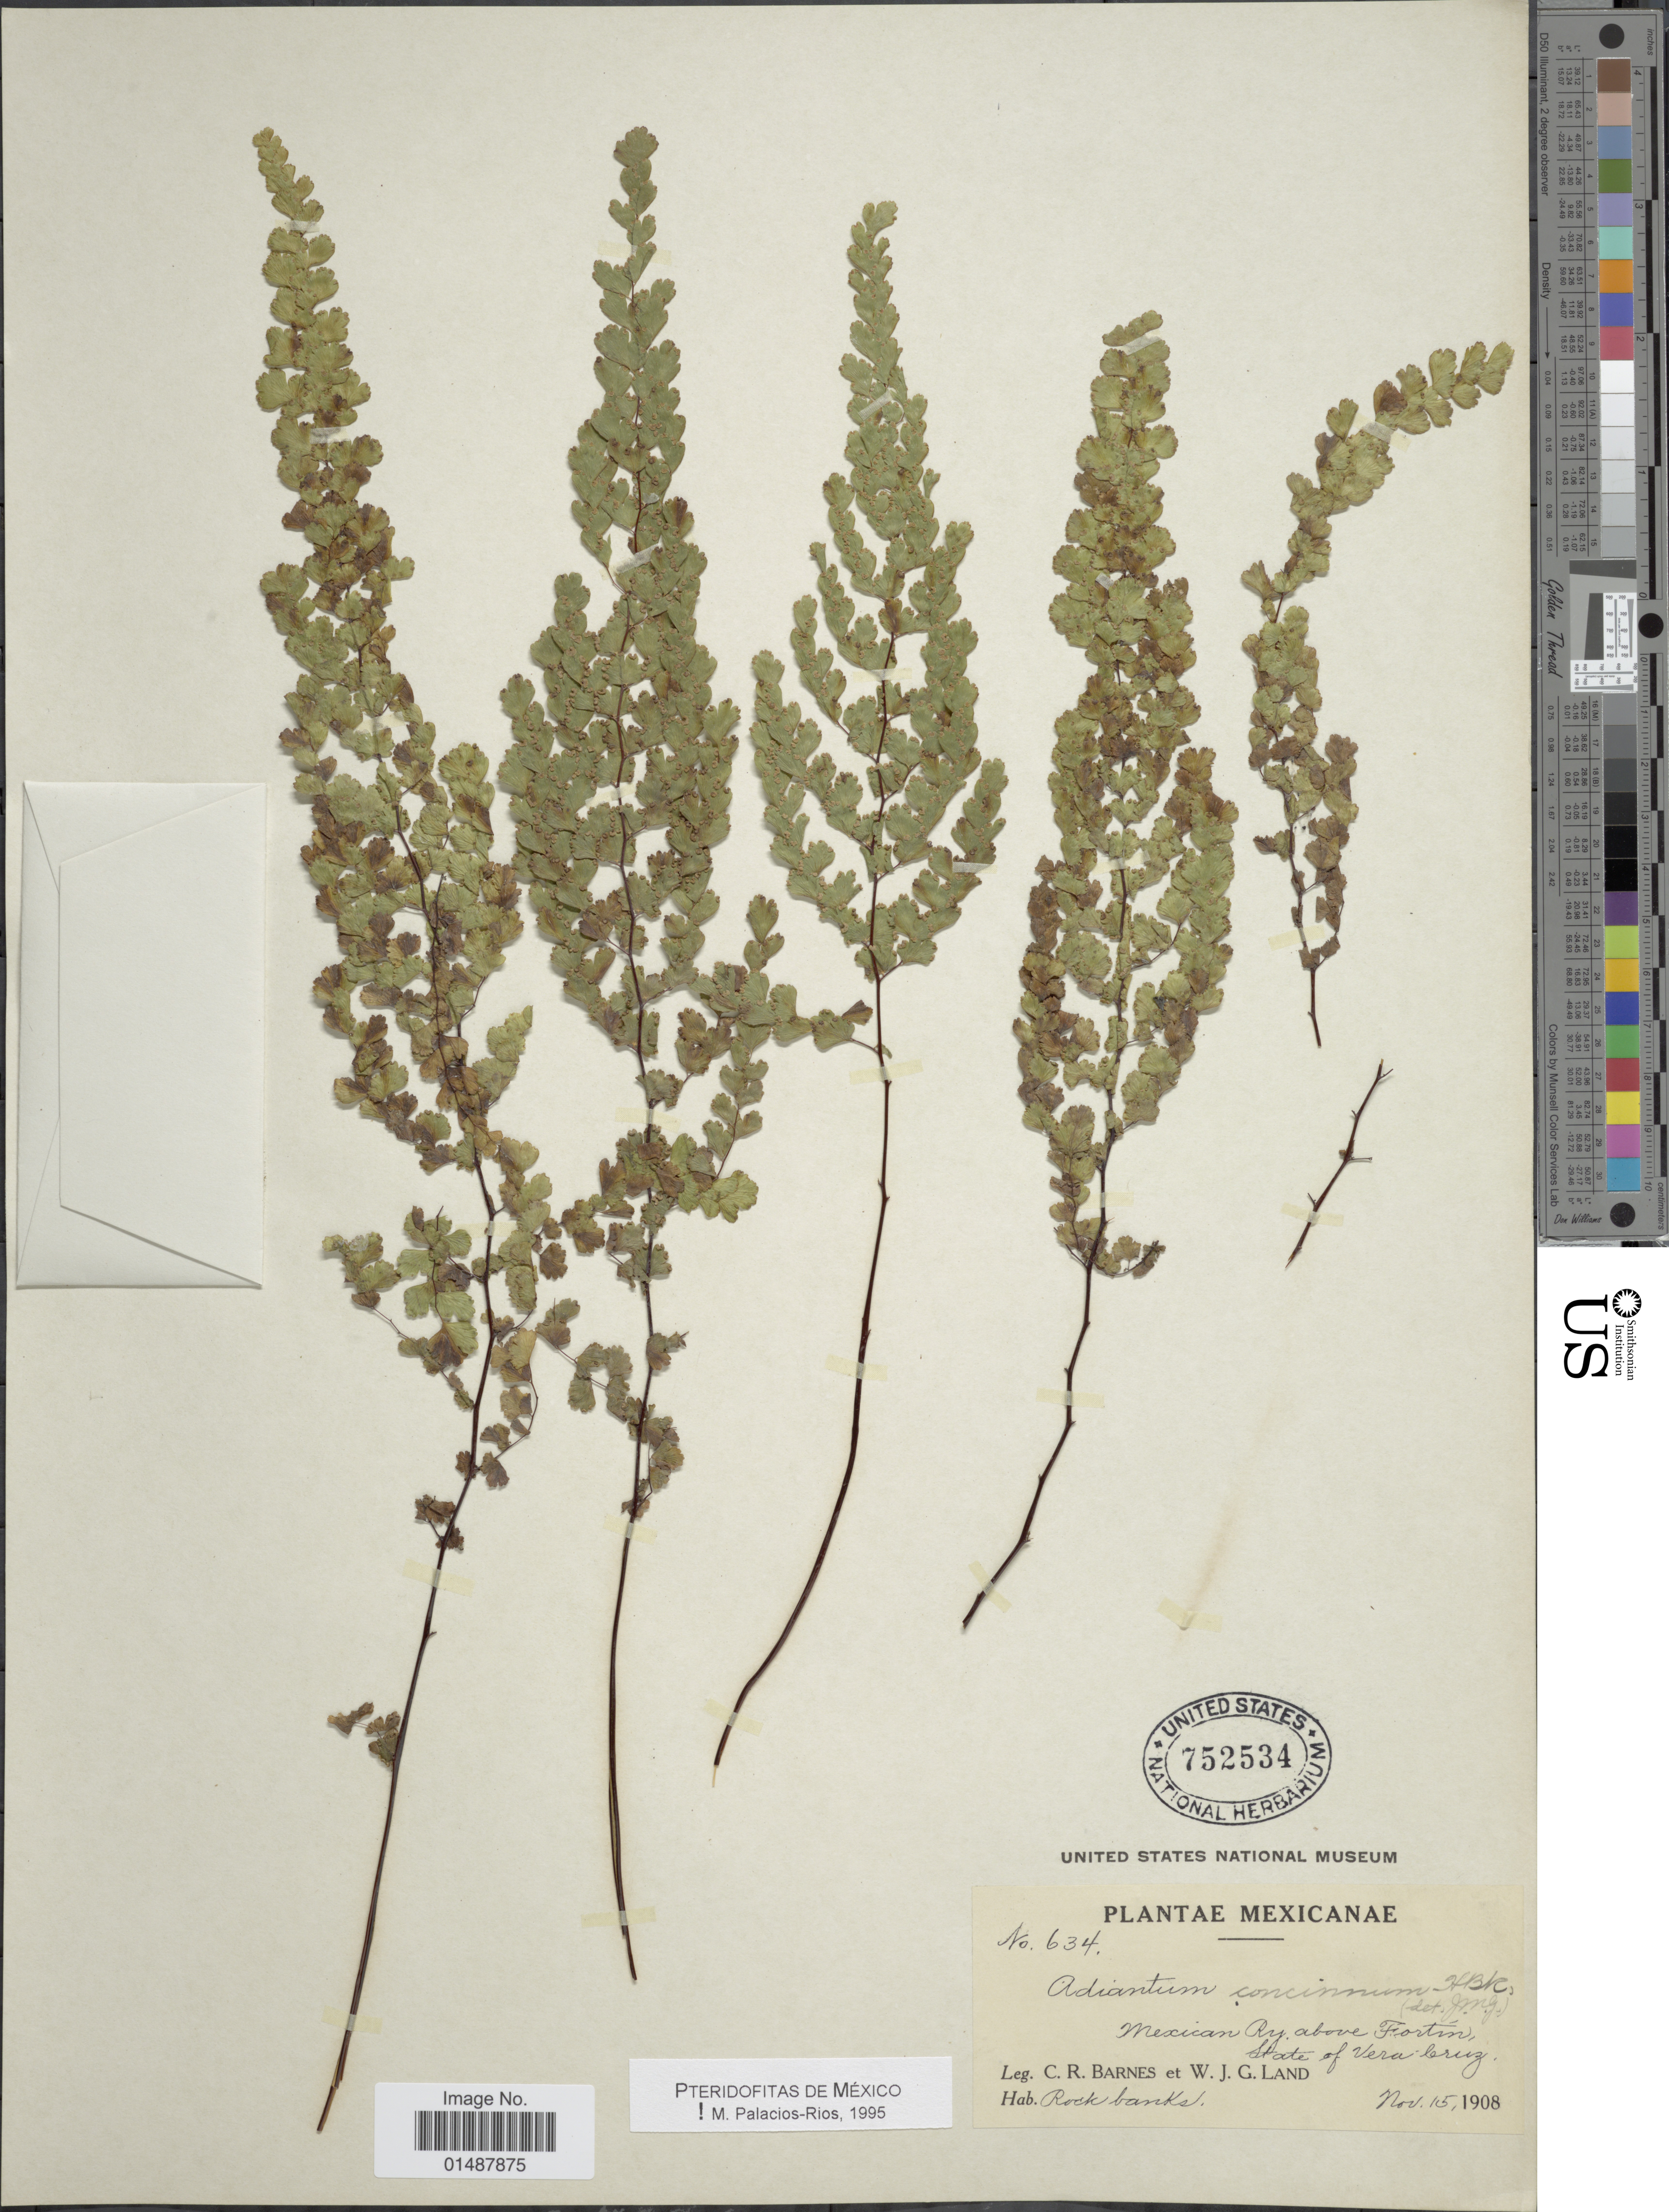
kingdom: Plantae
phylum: Tracheophyta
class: Polypodiopsida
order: Polypodiales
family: Pteridaceae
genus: Adiantum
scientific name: Adiantum concinnum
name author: Humb. & Bonpl. ex Willd.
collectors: C. R. Barnes & W. J. G. Land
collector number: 634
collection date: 1908-11-15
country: Mexico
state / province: Veracruz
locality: Mexican Ry. above Fortin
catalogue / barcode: US 752534